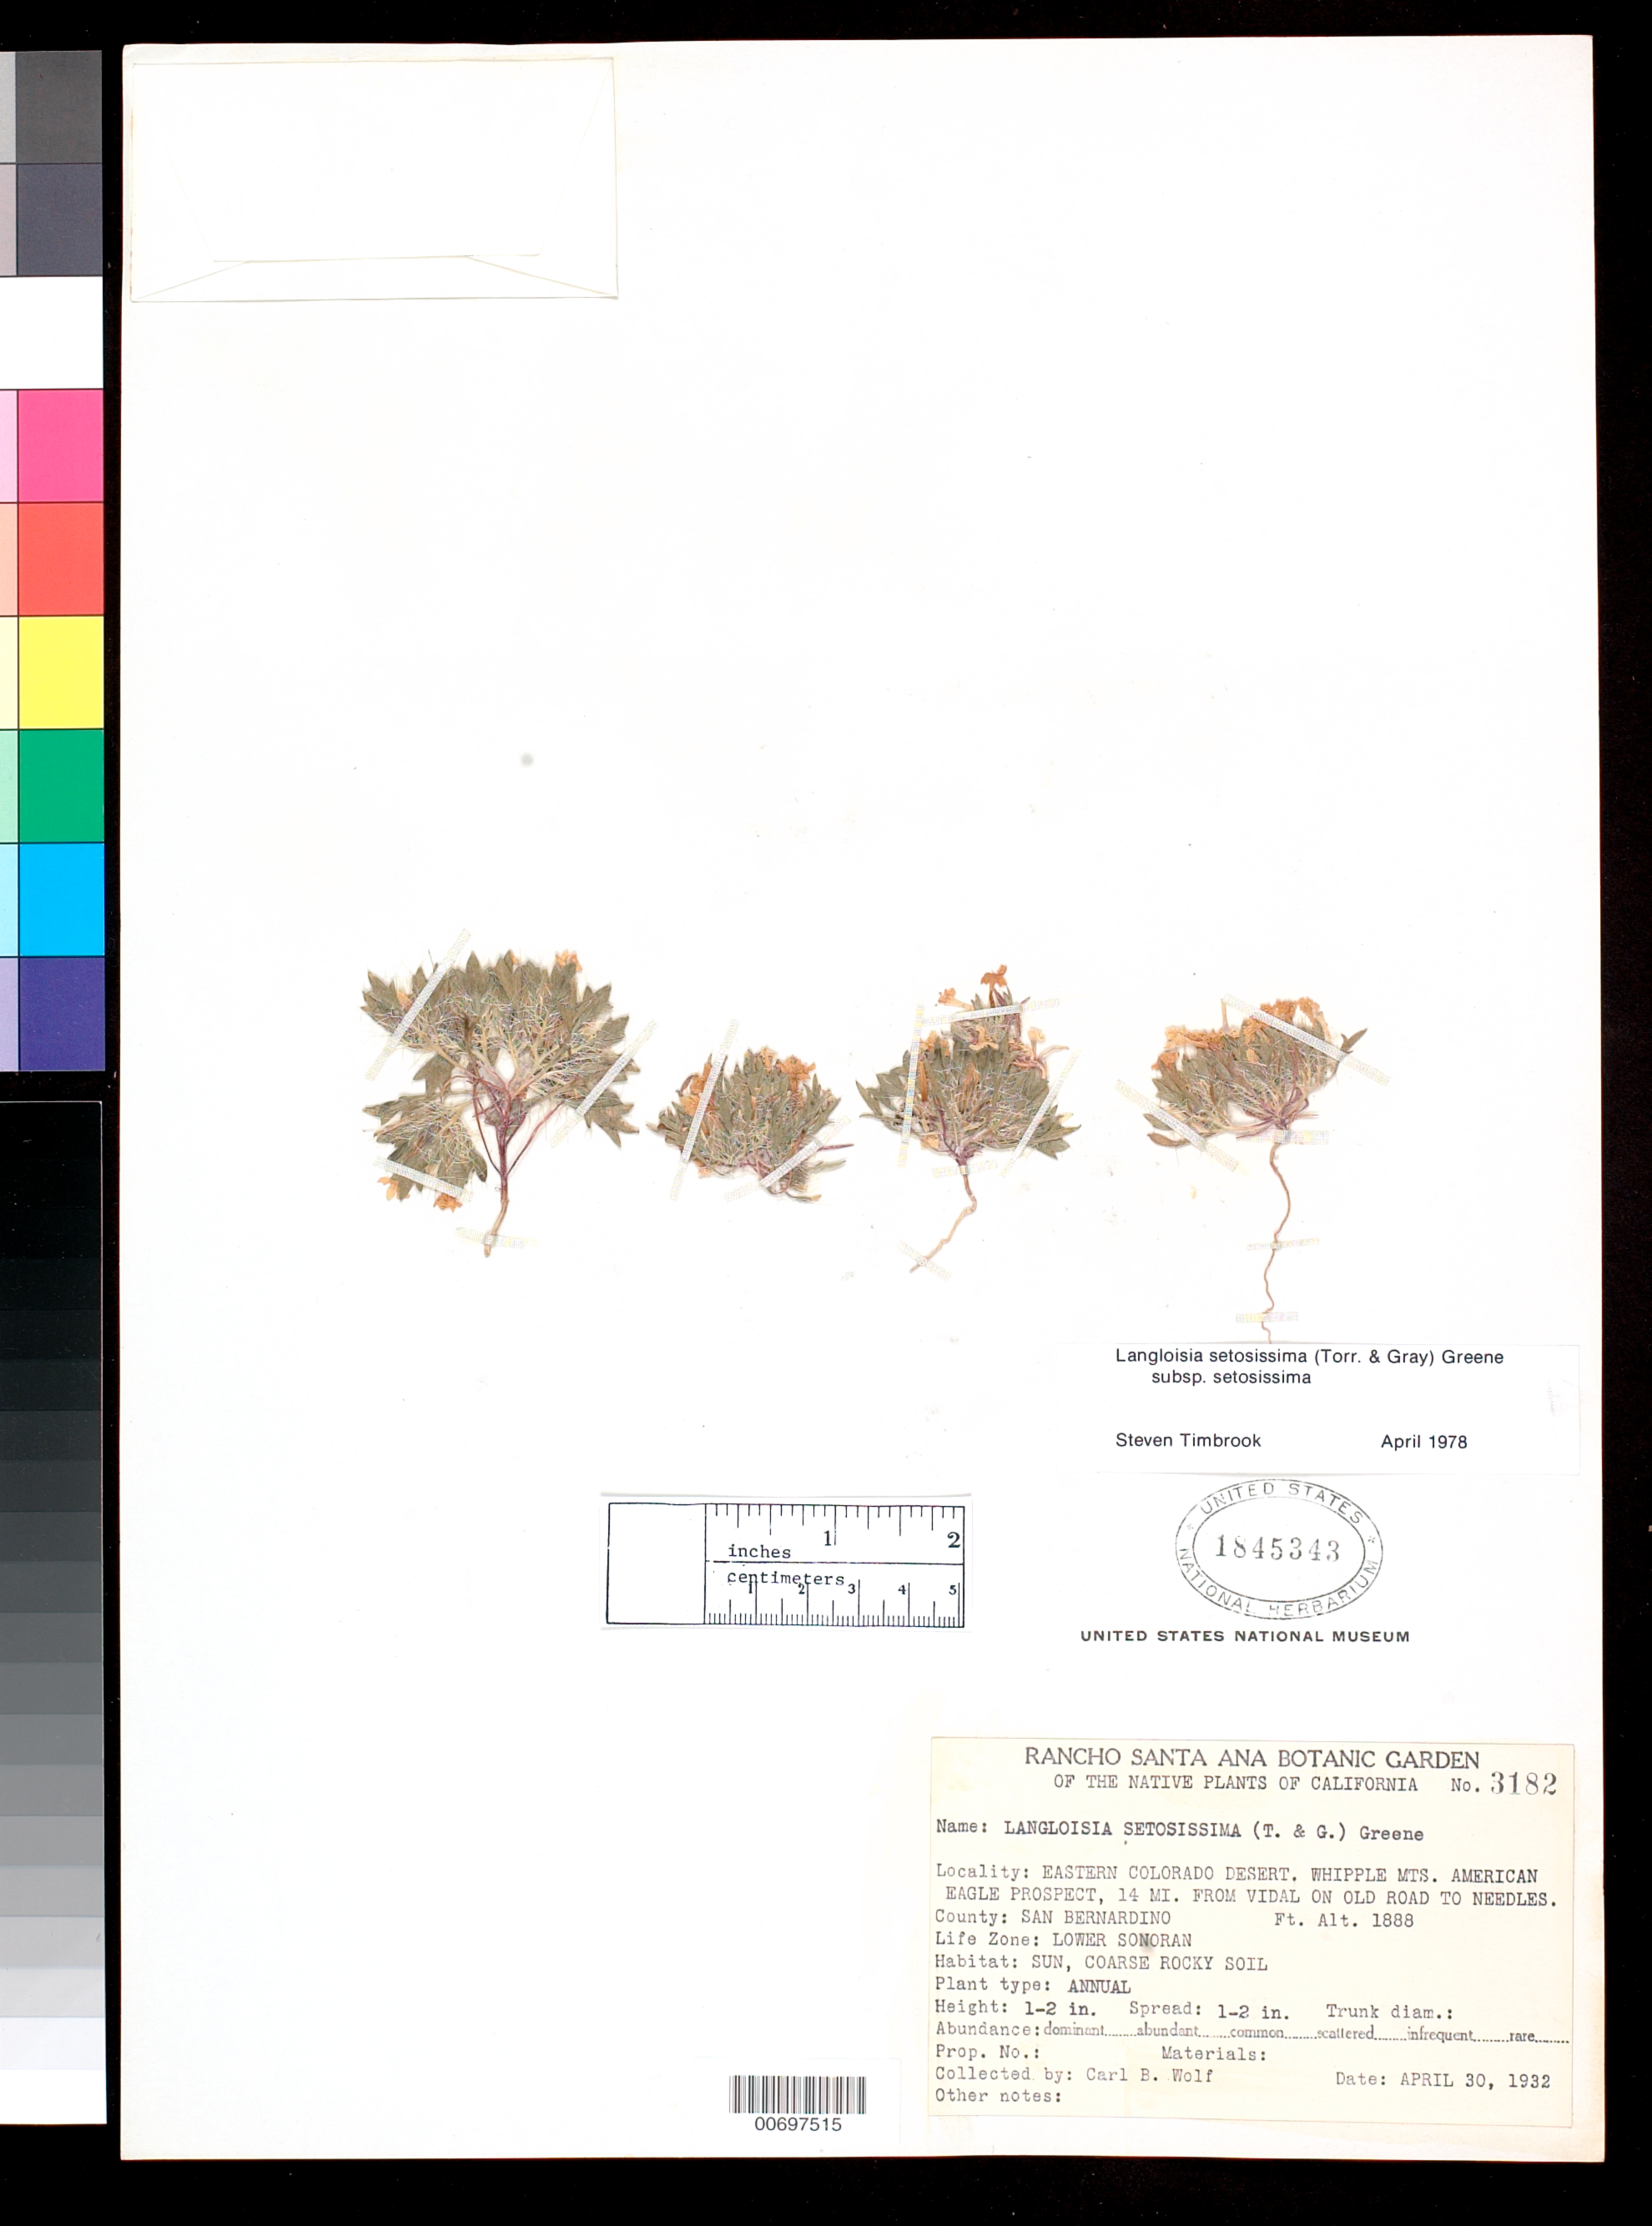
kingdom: Plantae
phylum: Tracheophyta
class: Magnoliopsida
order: Ericales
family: Polemoniaceae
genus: Langloisia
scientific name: Langloisia setosissima subsp. setosissima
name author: (Torr. & A. Gray) Greene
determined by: Timbrook, S.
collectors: C. B. Wolf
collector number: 3182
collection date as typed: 30 Apr 1932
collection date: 1932-04-30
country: United States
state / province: California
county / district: San Bernardino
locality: Eastern Colorado Desert. Whipple Mts. American Eagle Prospect, 14 mi. from Vidal on old road to Needles.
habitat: Lower Sonoran life zone. Sun, coarse rocky soil.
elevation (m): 575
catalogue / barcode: US 1845343